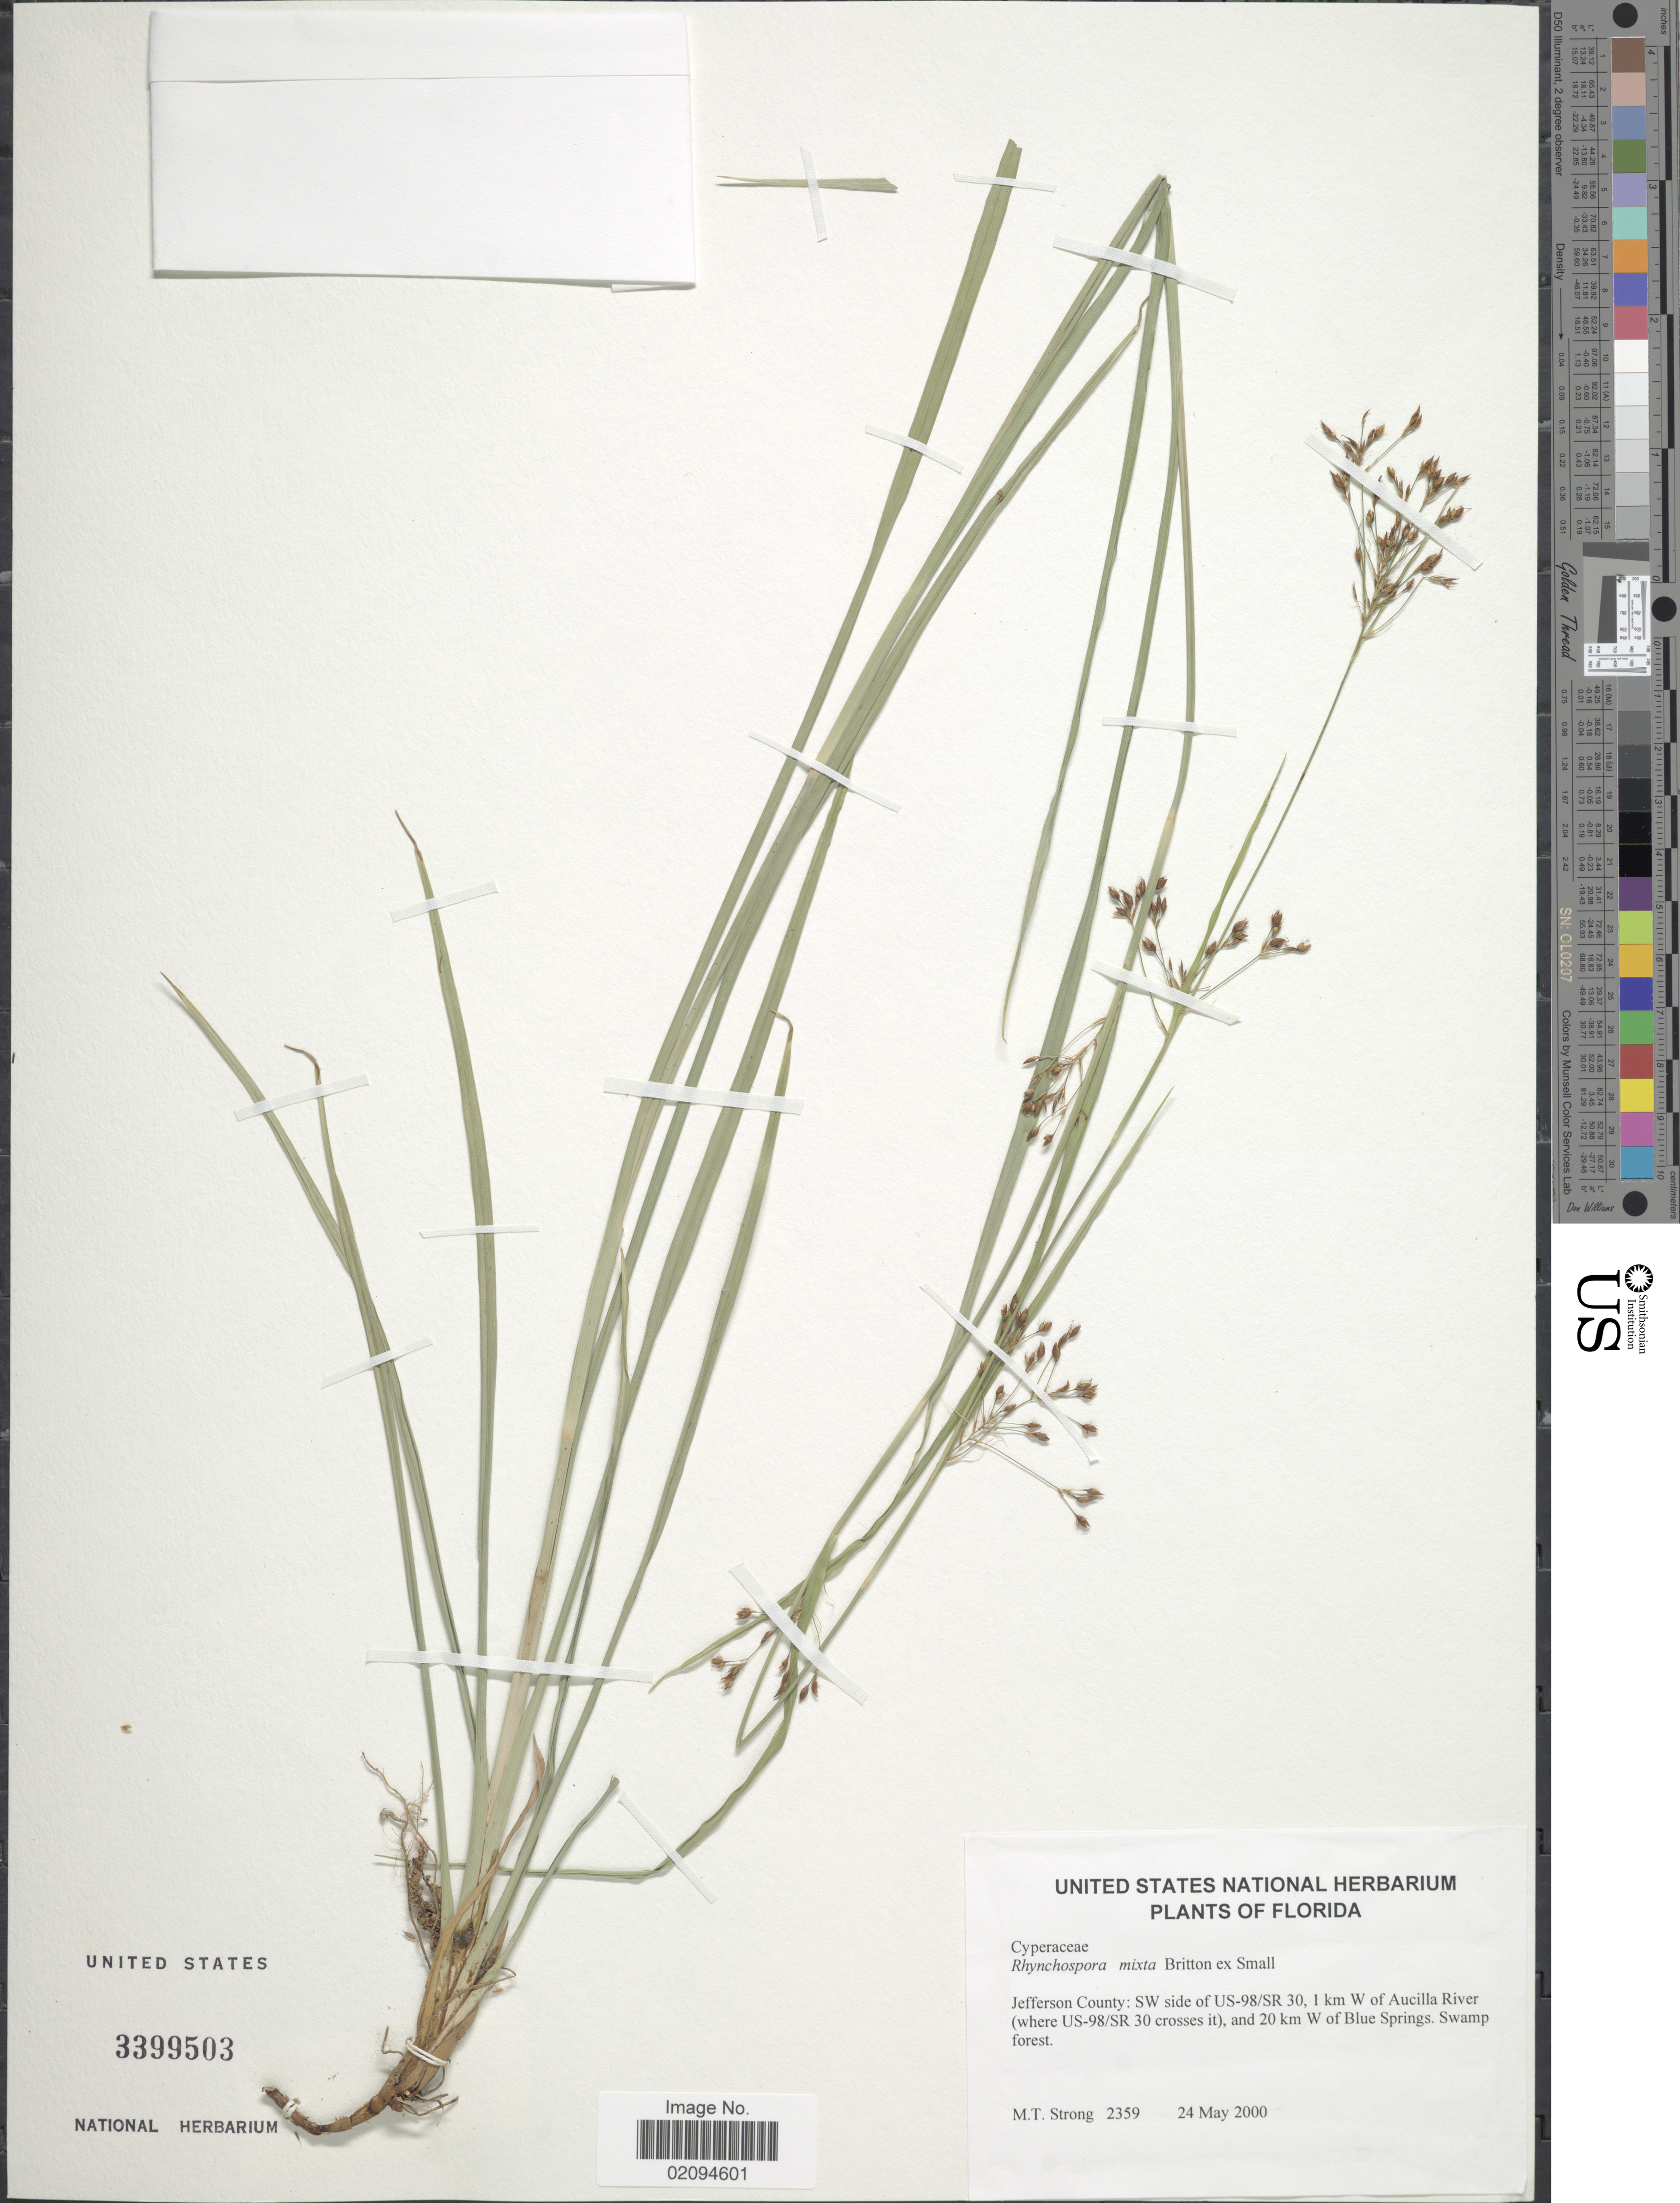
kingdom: Plantae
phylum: Tracheophyta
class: Liliopsida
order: Poales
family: Cyperaceae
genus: Rhynchospora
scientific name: Rhynchospora mixta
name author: Britton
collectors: M. T. Strong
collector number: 2359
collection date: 2000-05-24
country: United States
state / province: Florida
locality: Jefferson County: SW side of US-98/SR 30, 1 km W of Aucilla River (where US-98/SR 30 crosses it), and 20 km W of Blue Springs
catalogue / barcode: US 3399503